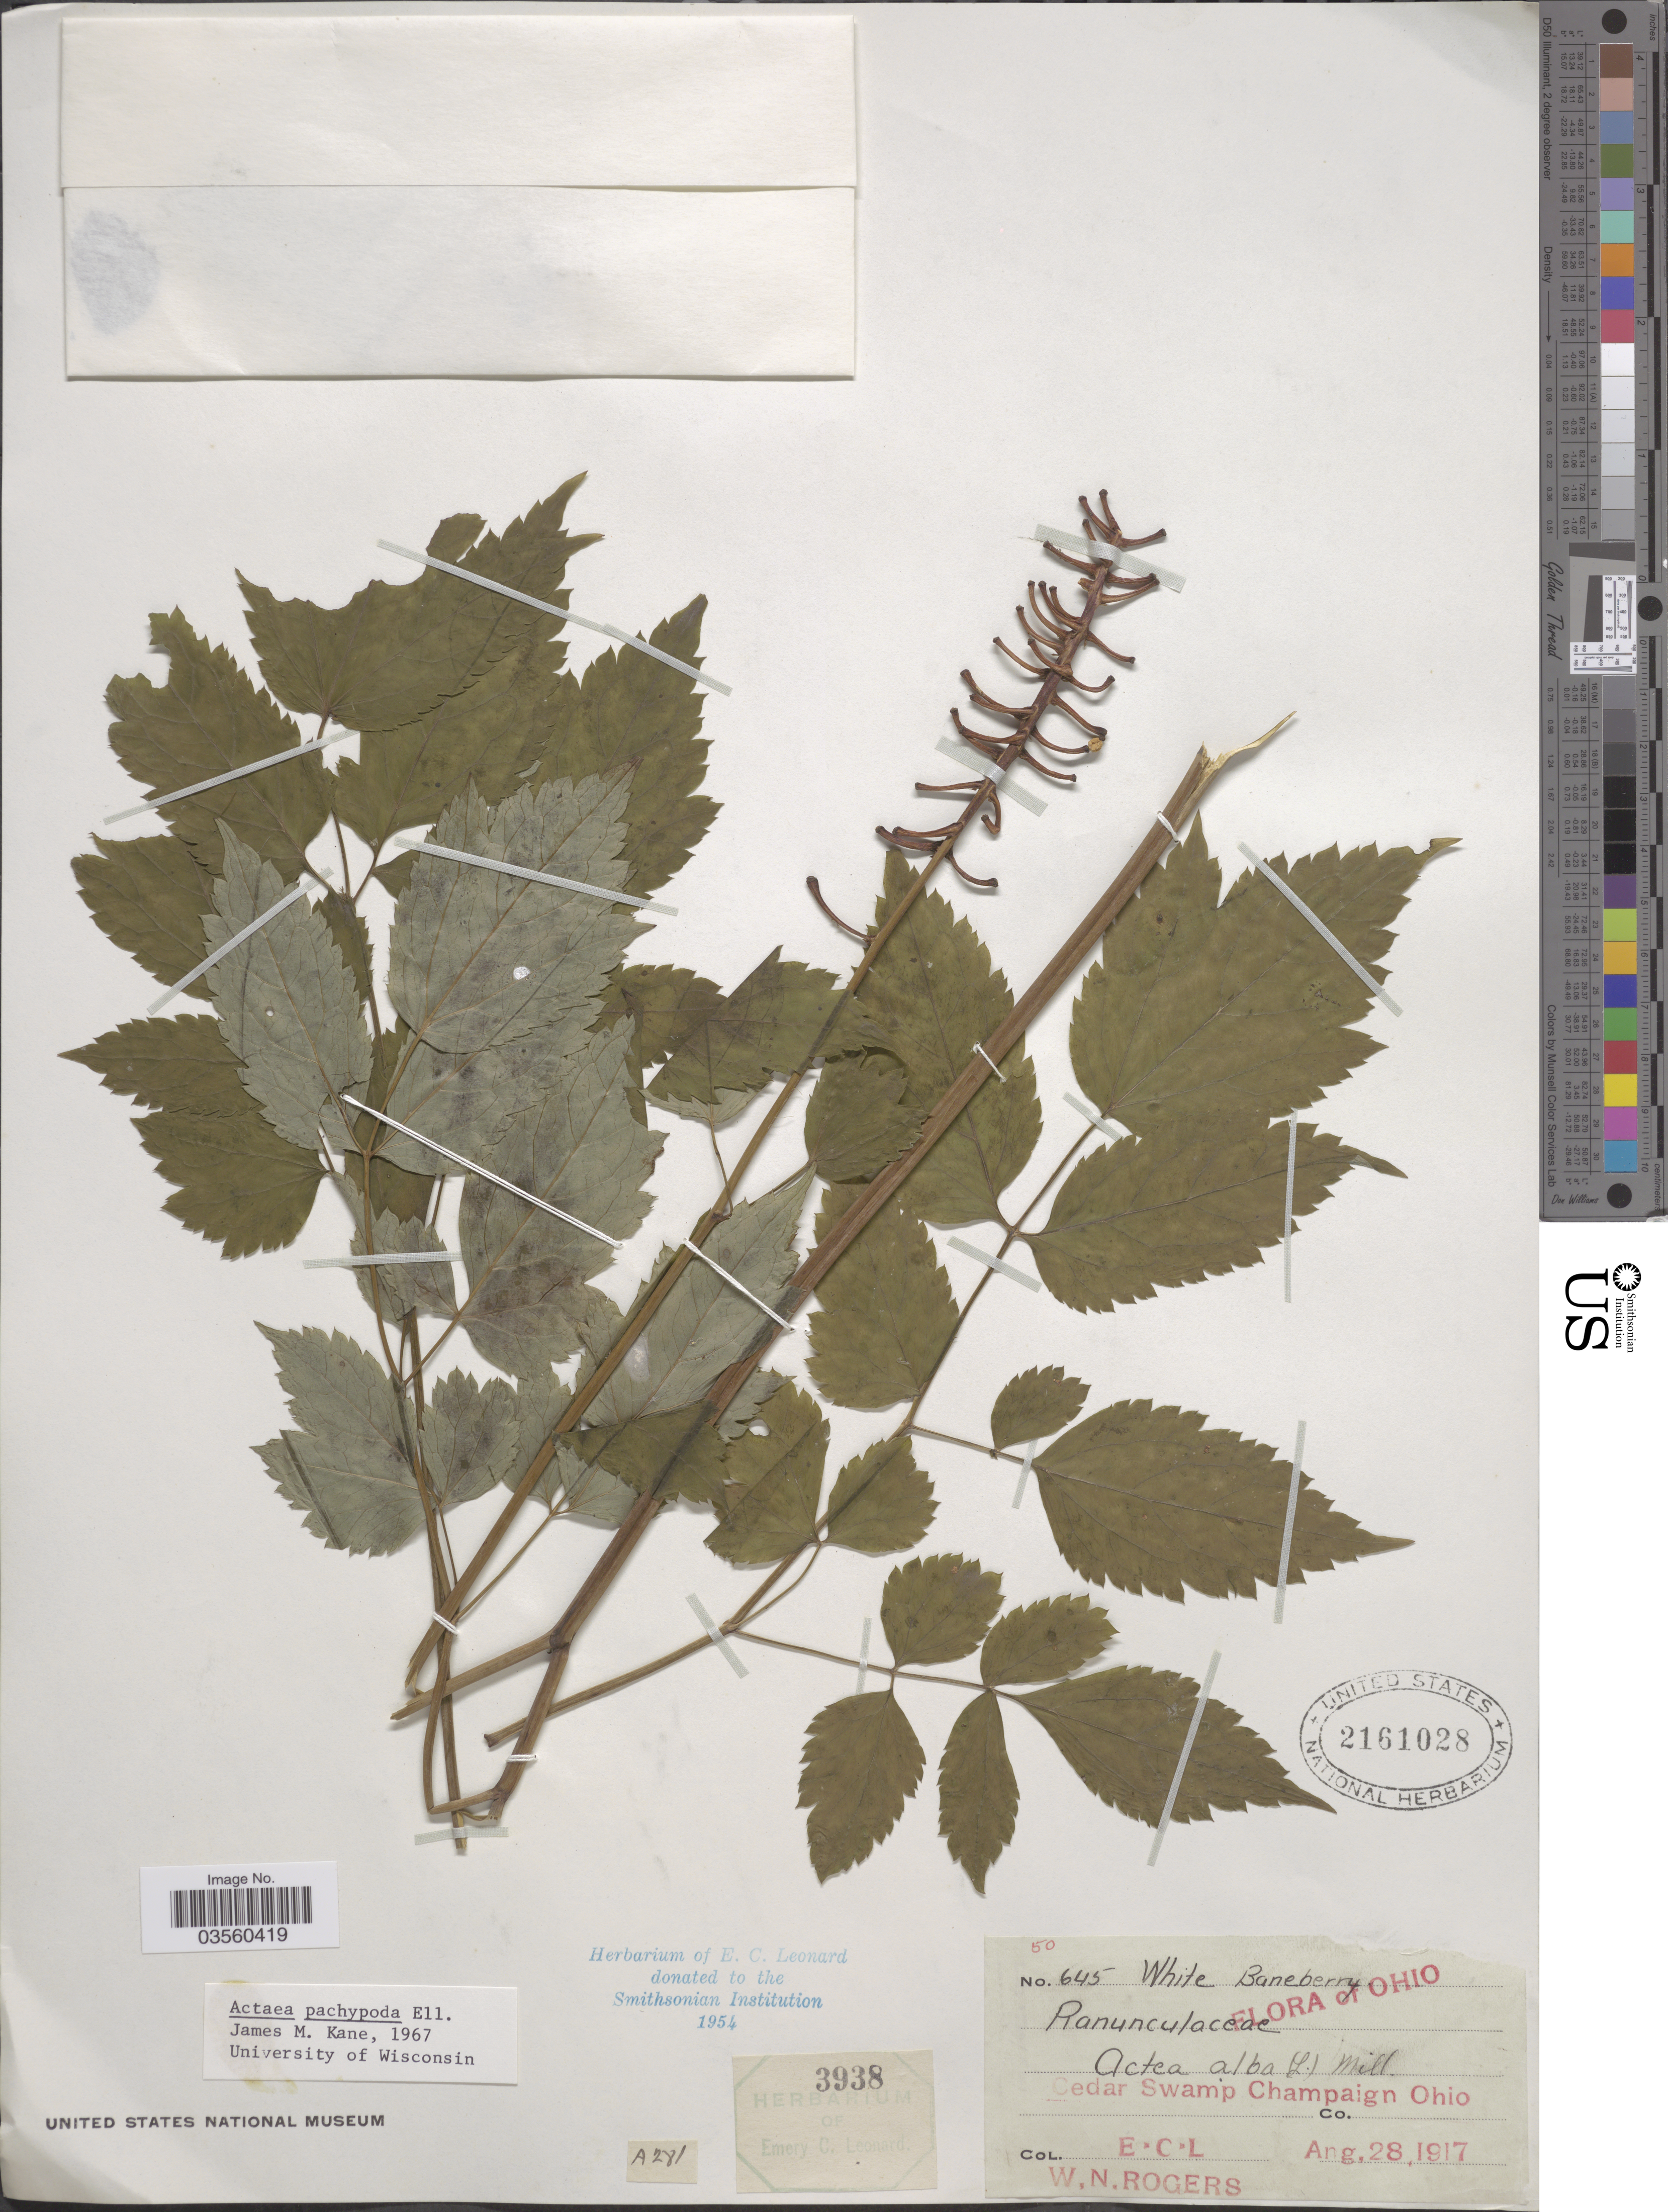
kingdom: Plantae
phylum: Tracheophyta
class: Magnoliopsida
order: Ranunculales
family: Ranunculaceae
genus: Actaea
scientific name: Actaea pachypoda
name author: Elliott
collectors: W. Rogers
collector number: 50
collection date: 1917-08-28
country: United States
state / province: Ohio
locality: Cedar Swamp Champaign Co.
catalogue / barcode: US 2161028